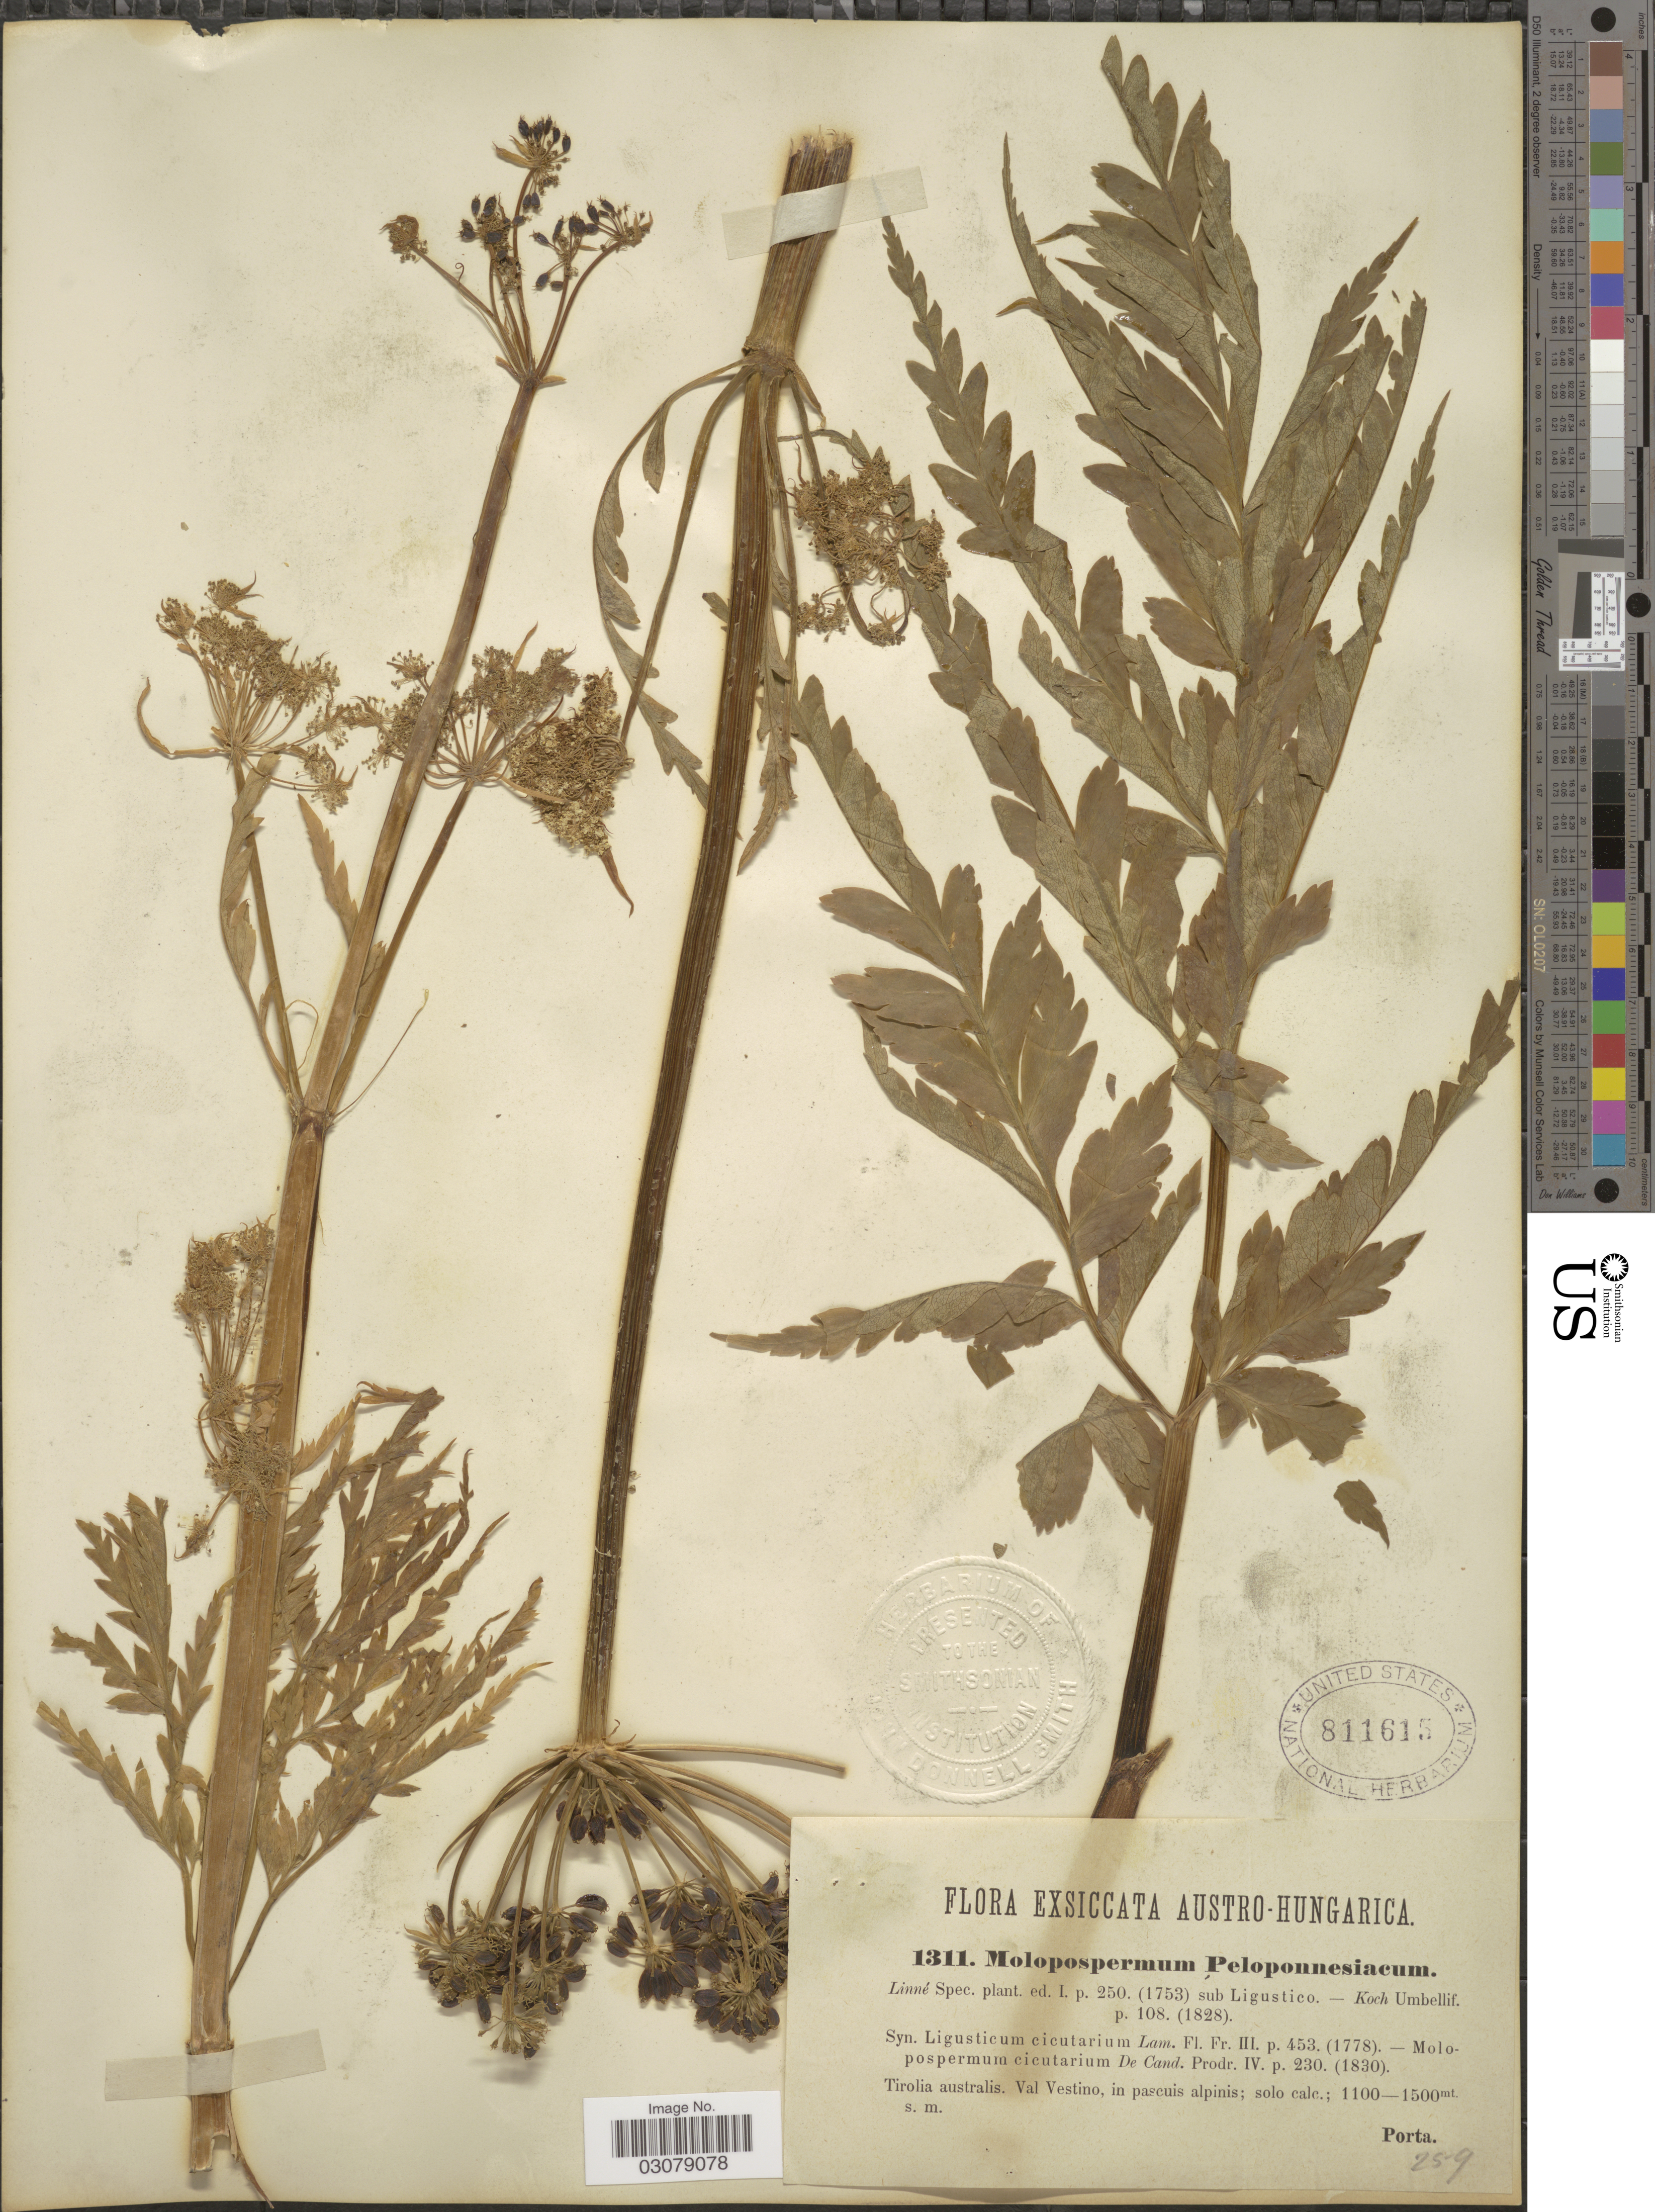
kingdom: Plantae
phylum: Tracheophyta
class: Magnoliopsida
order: Apiales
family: Apiaceae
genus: Molopospermum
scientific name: Molopospermum peloponnesiacum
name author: (L.) W.D.J. Koch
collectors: -- Porta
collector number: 1311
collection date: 1830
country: Italy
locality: Tirolia australis. Val Vestino, in pascuis alpinis. Austro-Hungarica.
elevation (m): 1100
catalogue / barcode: US 811615